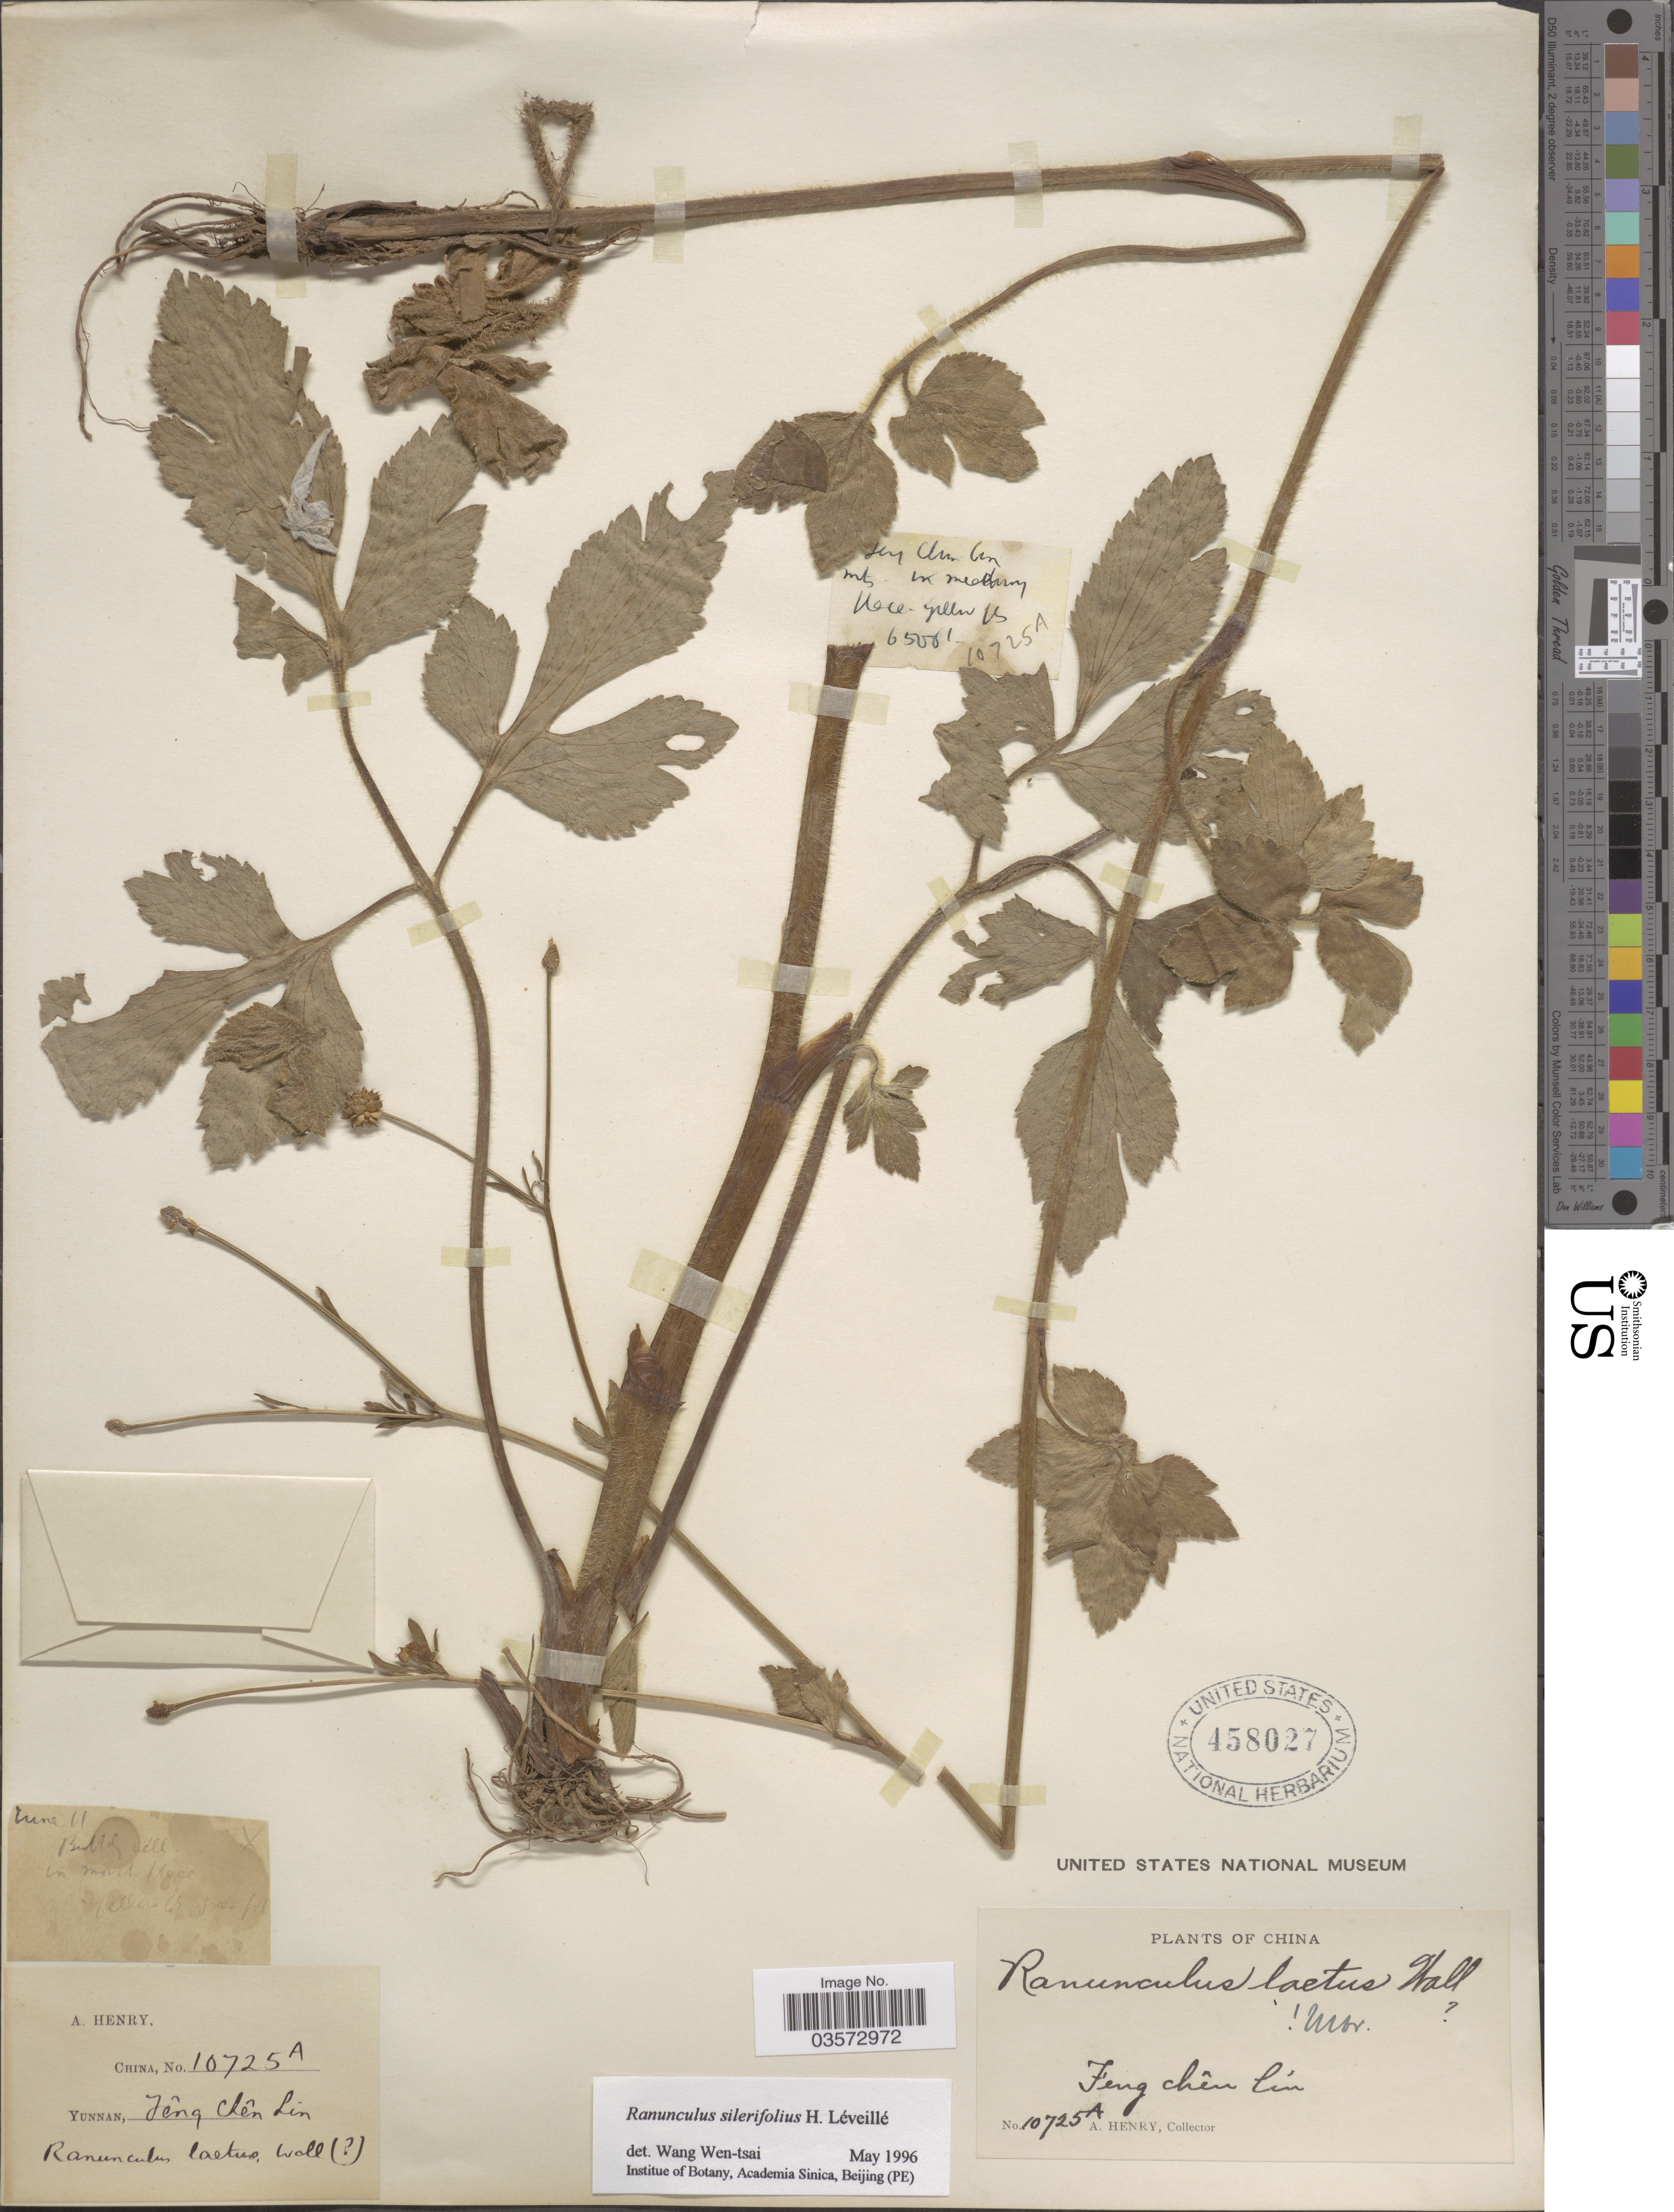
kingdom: Plantae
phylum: Tracheophyta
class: Magnoliopsida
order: Ranunculales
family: Ranunculaceae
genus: Ranunculus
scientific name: Ranunculus silerifolius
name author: H. Lév.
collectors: A. Henry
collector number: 10725 A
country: China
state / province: Yunnan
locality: Feng Chên Lín.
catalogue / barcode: US 458027